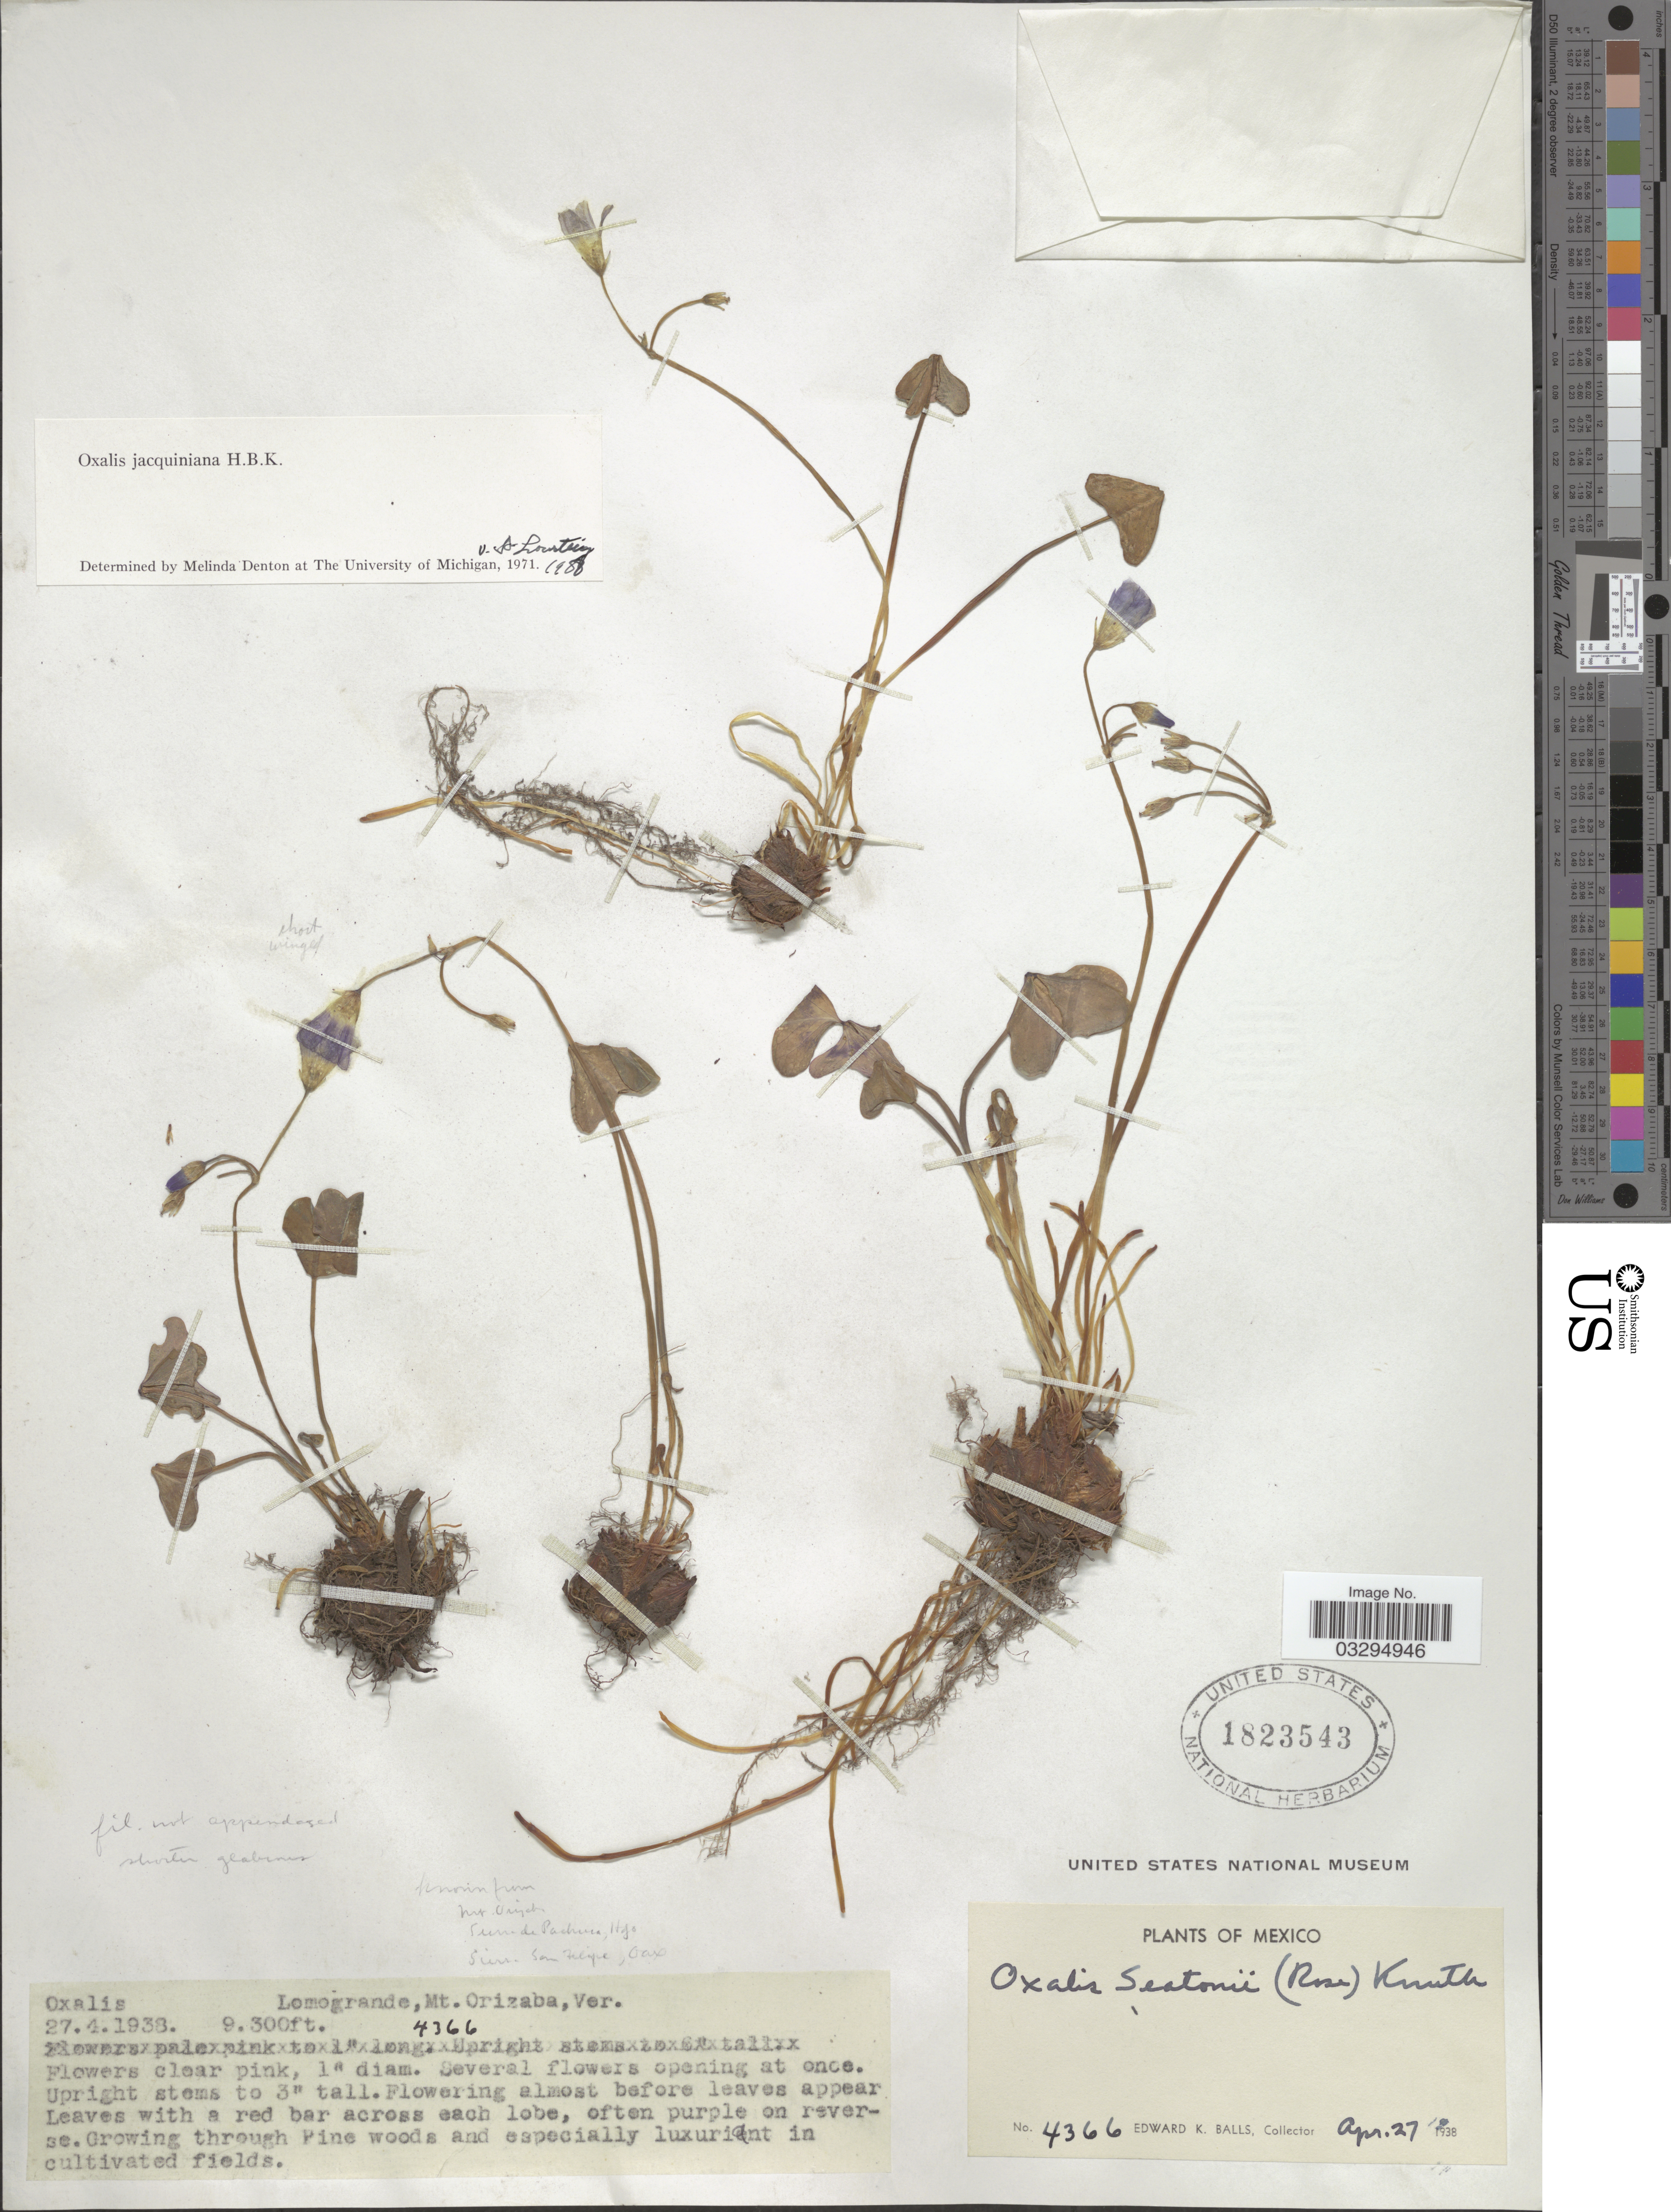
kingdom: Plantae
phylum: Tracheophyta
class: Magnoliopsida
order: Oxalidales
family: Oxalidaceae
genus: Oxalis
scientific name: Oxalis jacquiniana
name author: Kunth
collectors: E. K. Balls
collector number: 4366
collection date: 1938-04-27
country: Mexico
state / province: Veracruz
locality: Lomogrande, Mt. Orizaba, Ver.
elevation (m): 2835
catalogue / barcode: US 1823543